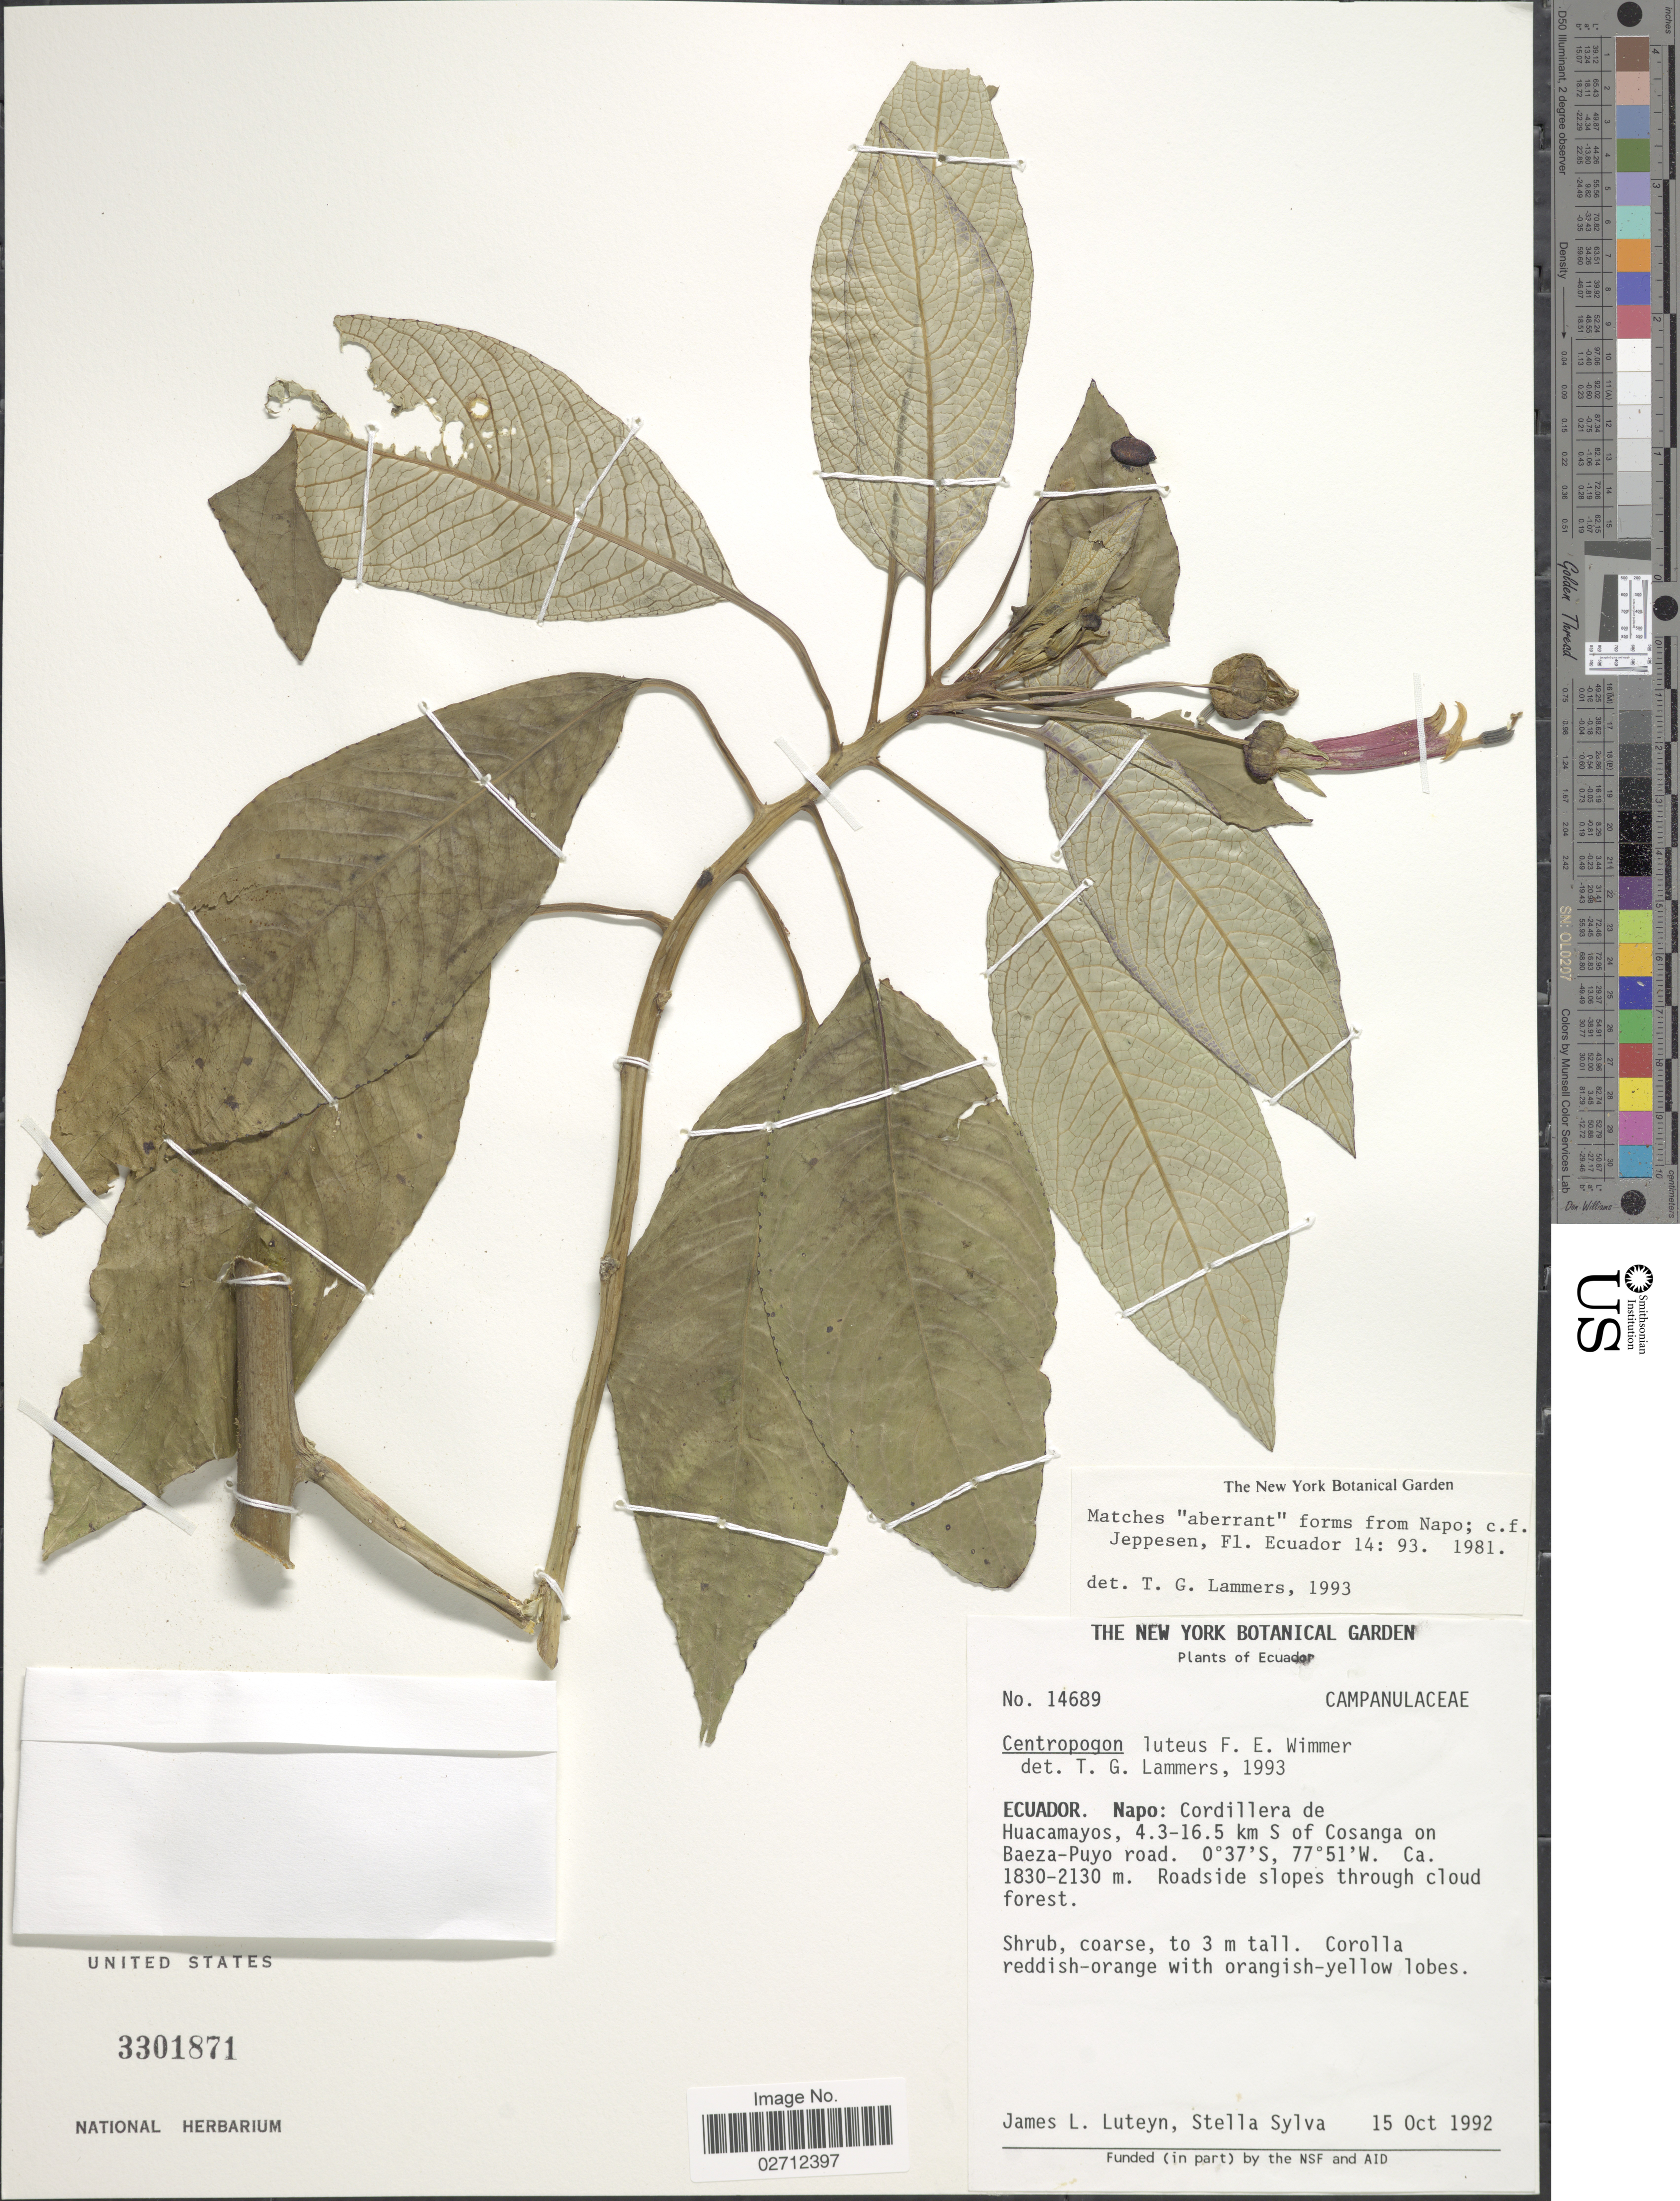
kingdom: Plantae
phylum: Tracheophyta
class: Magnoliopsida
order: Asterales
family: Campanulaceae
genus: Centropogon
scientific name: Centropogon luteus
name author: E. Wimm.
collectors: J. L. Luteyn & S. Sylva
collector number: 14689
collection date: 1992-10-15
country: Ecuador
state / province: Napo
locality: Cordillera de Huacamayos, 4.3-16.5 km S of Cosanga on Baeza-Puyo road. Roadside slopes through cloud forest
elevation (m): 1830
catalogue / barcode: US 3301871